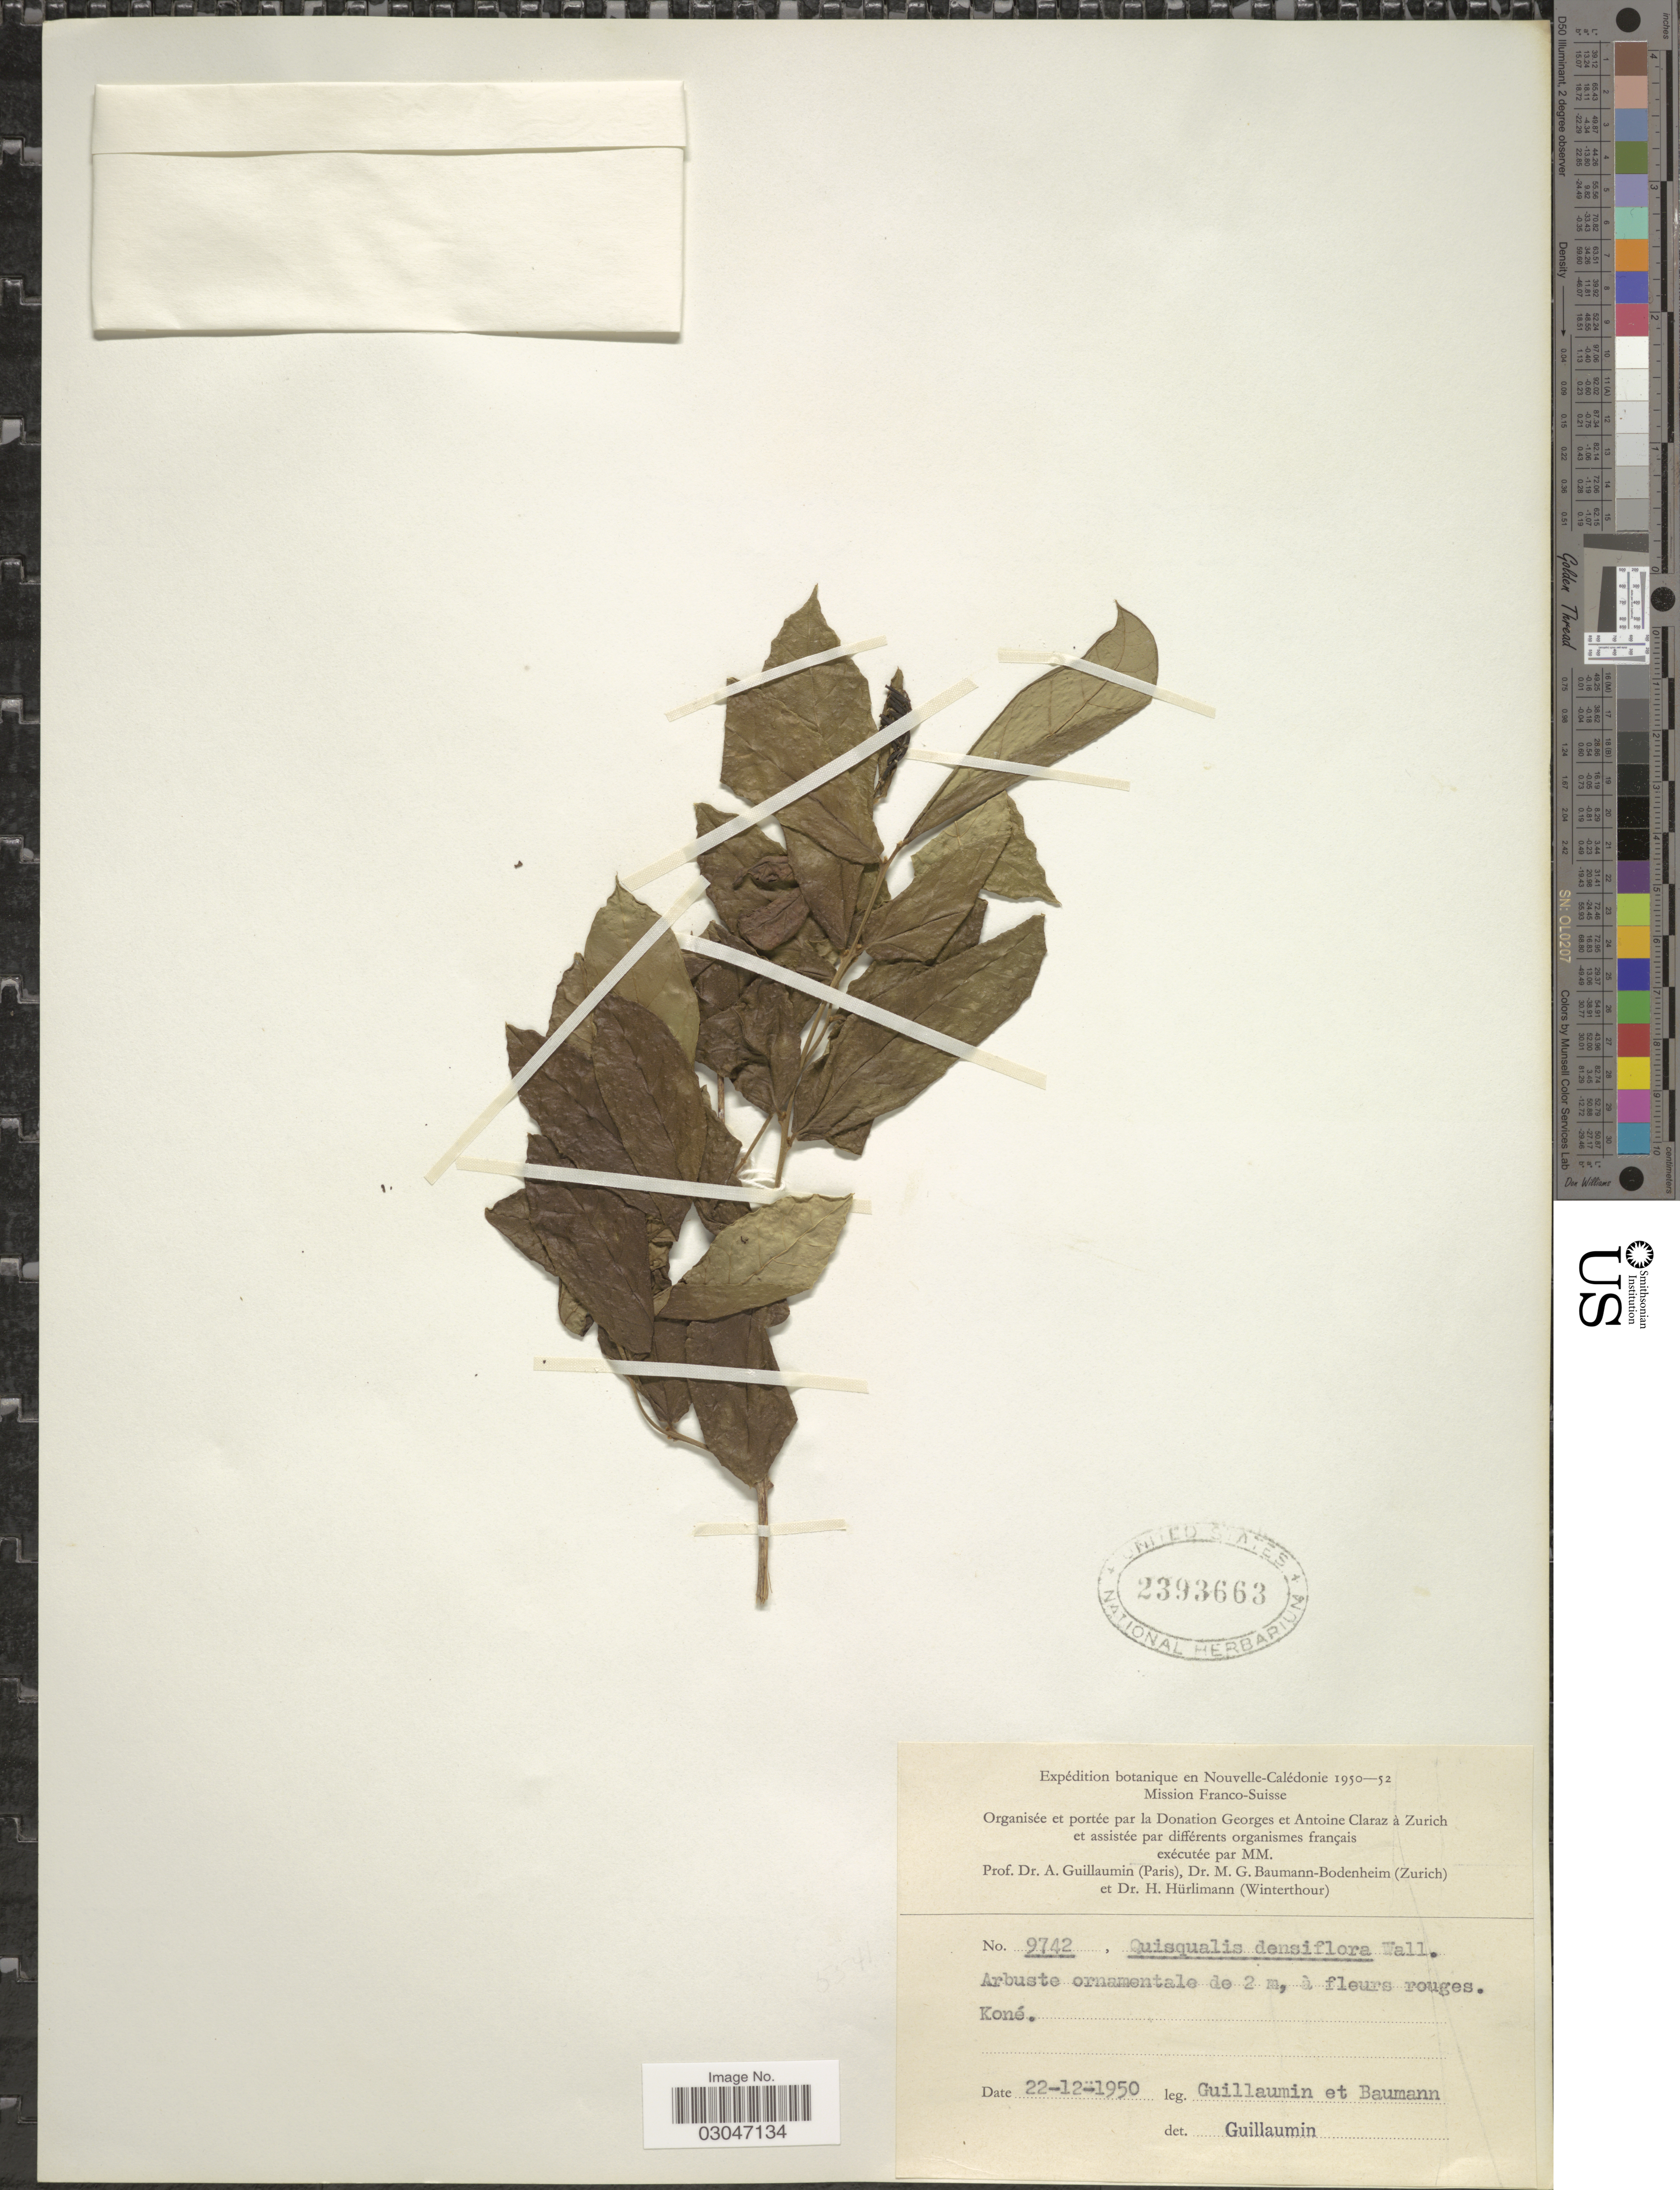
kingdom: Plantae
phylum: Tracheophyta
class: Magnoliopsida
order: Myrtales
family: Combretaceae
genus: Combretum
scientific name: Combretum densiflorum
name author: (Wall. ex Planch.) I.M. Turner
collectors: A. Guillaumin & M. G. Baumann-Bodenheim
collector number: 9742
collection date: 1950-12-22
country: New Caledonia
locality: Nouvelle-Calédonie, Koné.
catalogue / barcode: US 2393663